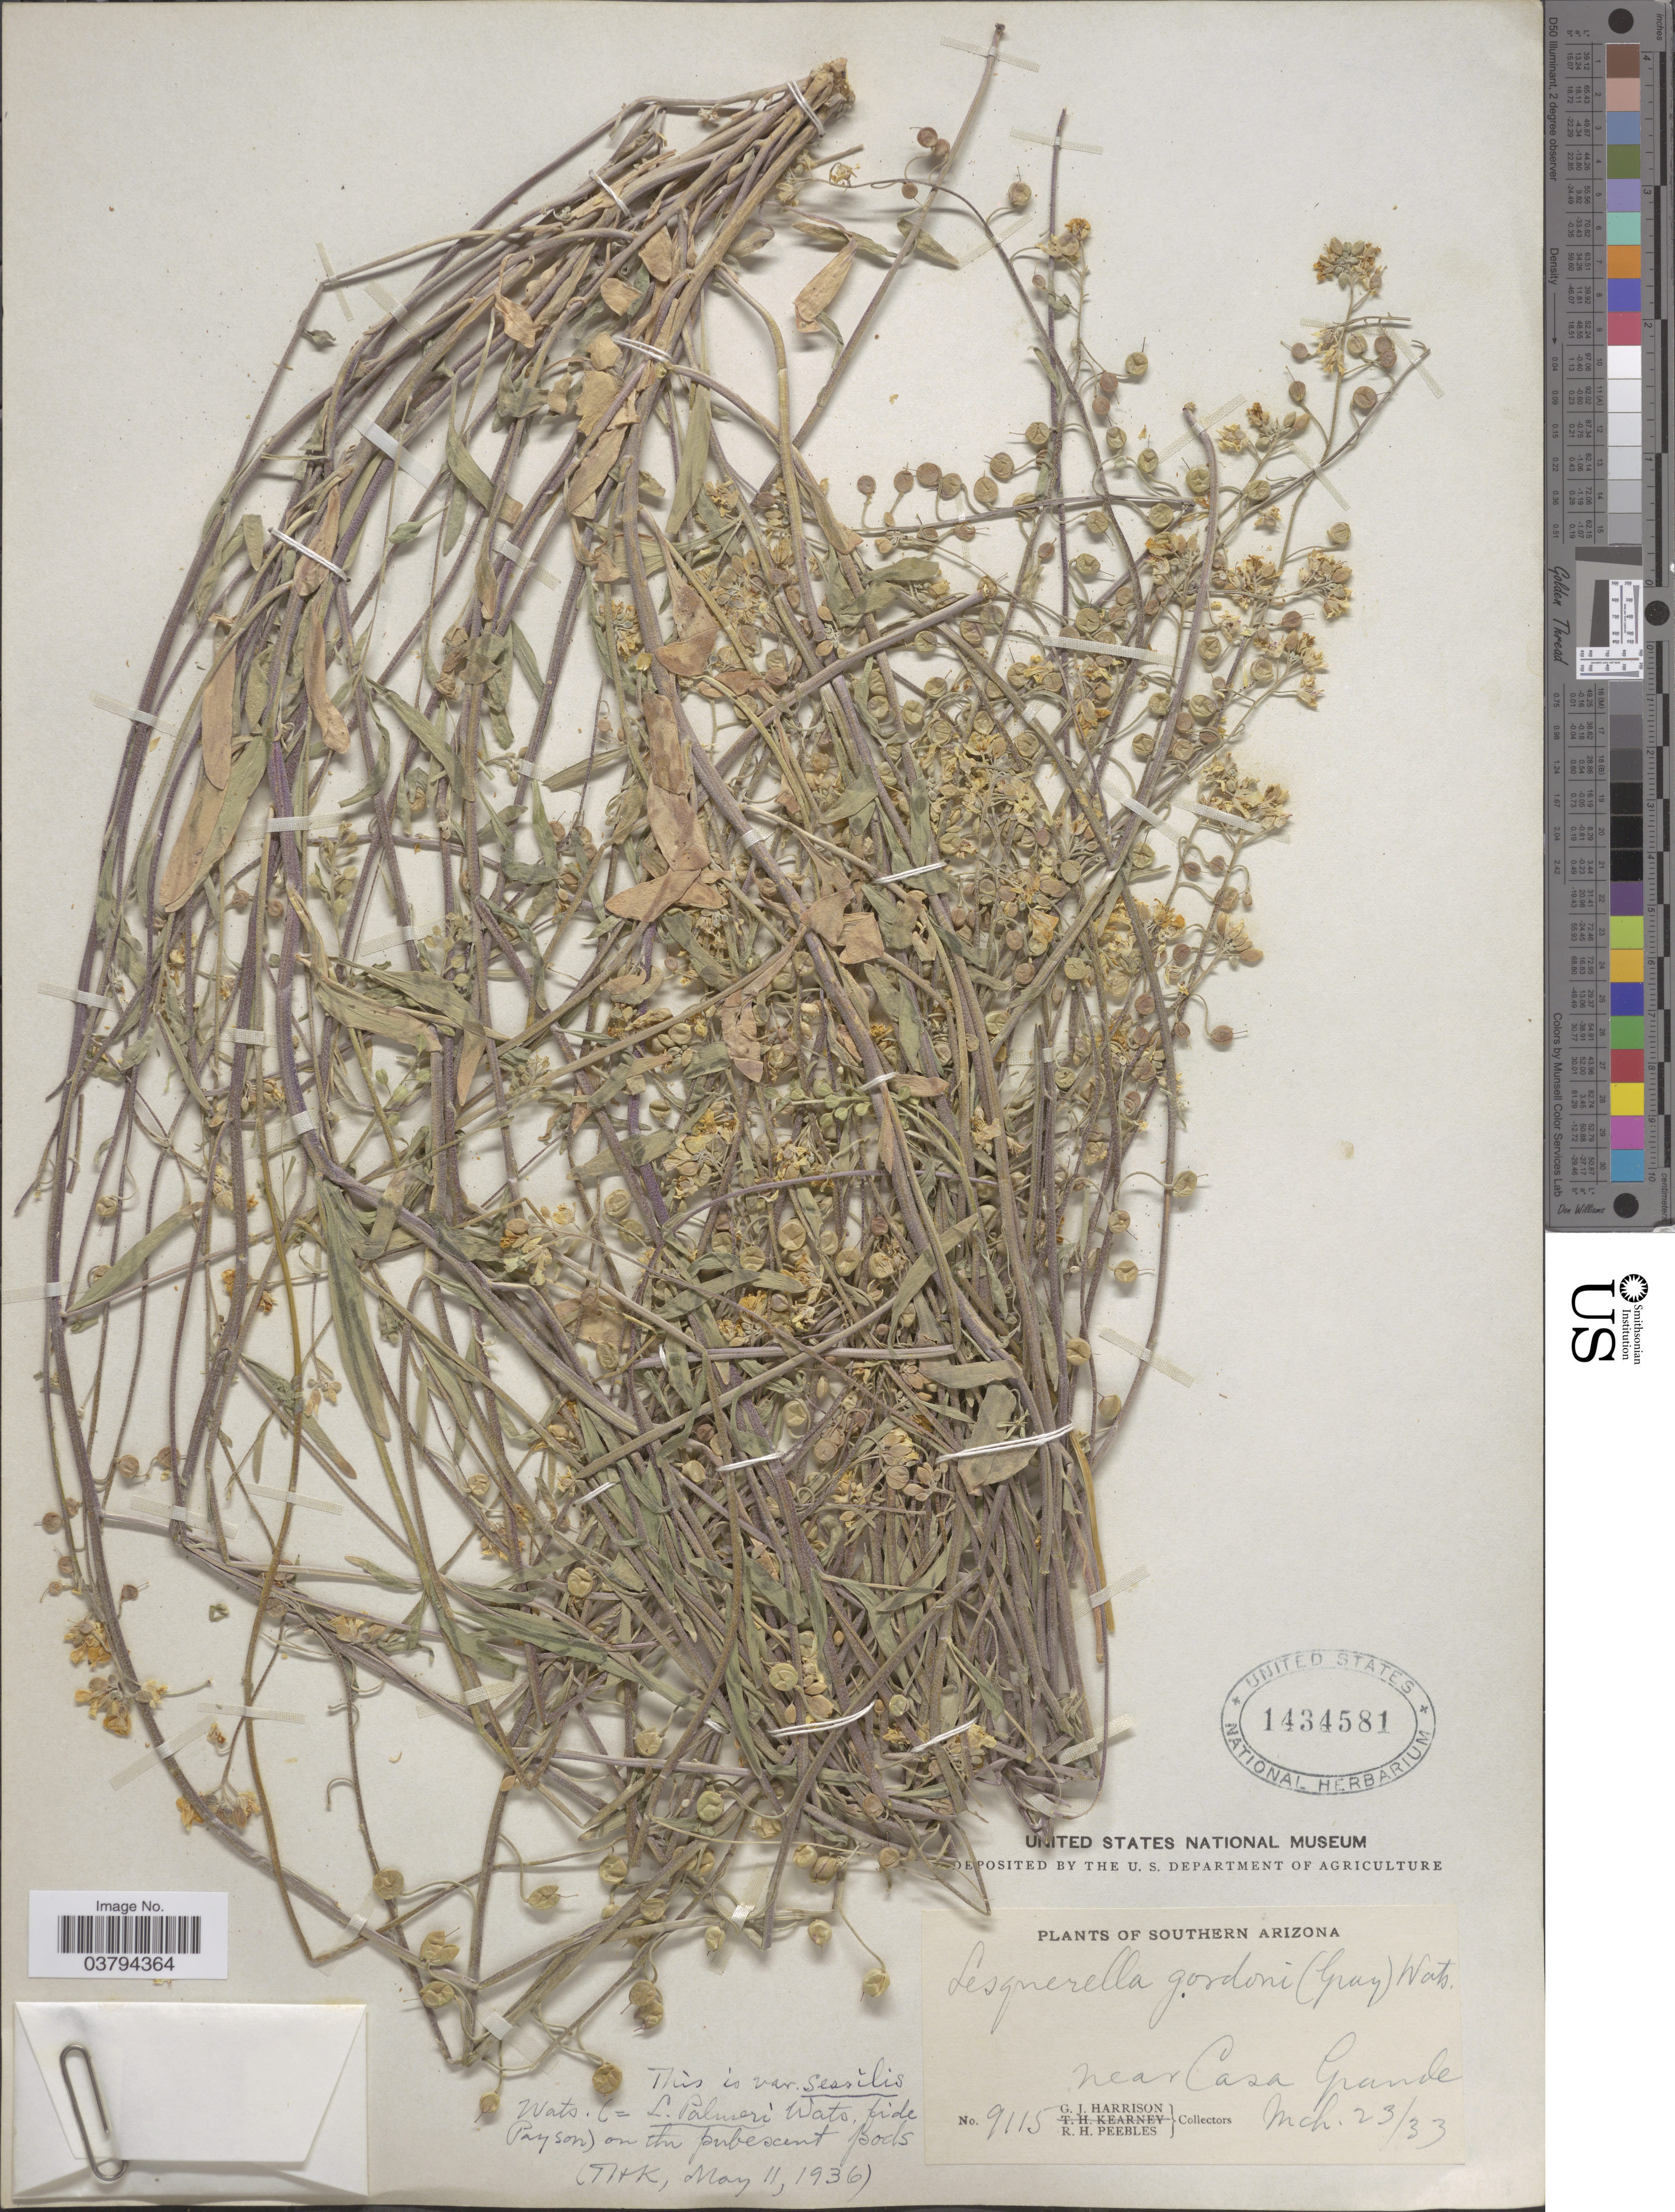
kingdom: Plantae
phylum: Tracheophyta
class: Magnoliopsida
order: Brassicales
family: Brassicaceae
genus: Lesquerella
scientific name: Lesquerella tenella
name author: A. Nelson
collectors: G. J. Harrison & R. H. Peebles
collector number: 9115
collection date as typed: Transcribed d/m/y: 23/3/33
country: United States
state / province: Arizona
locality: Southern Arizona. Near Casa Grande.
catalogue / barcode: US 1434581